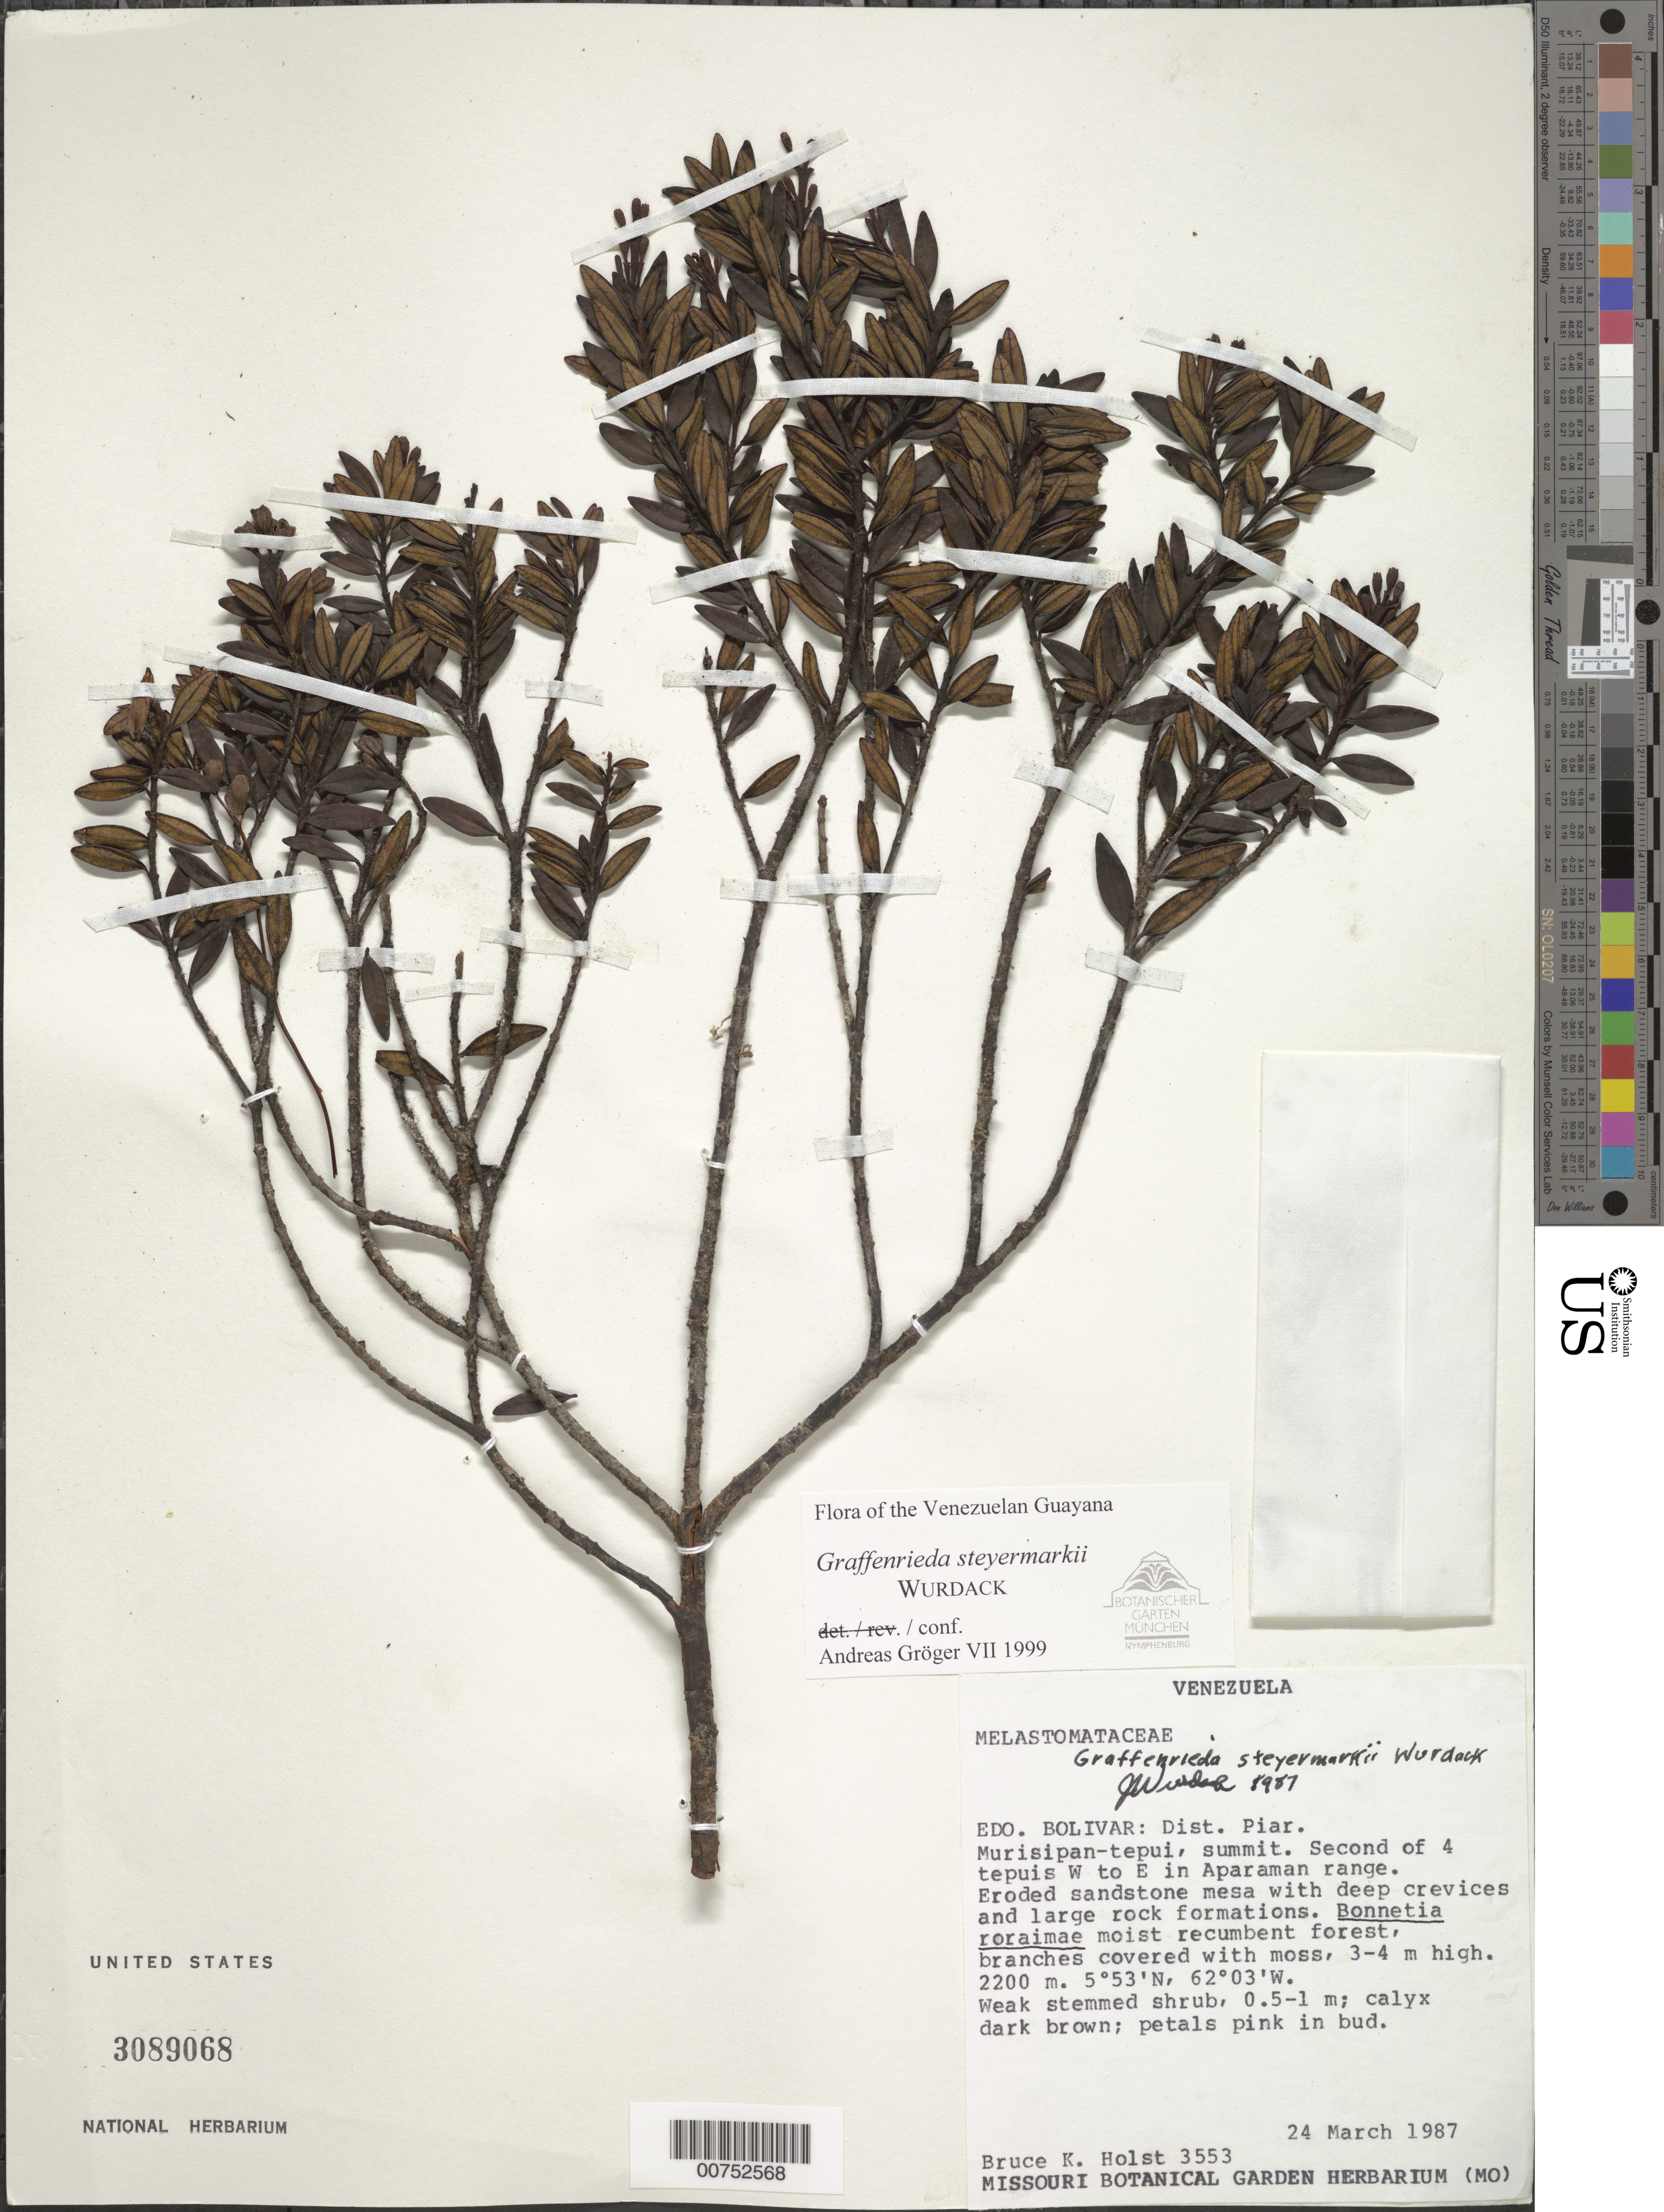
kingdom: Plantae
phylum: Tracheophyta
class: Magnoliopsida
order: Myrtales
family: Melastomataceae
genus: Graffenrieda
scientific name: Graffenrieda steyermarkii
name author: Wurdack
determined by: Gröger, A.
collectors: B. Holst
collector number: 3553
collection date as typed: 24-Mar-87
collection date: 1987-03-24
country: Venezuela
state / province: Bolívar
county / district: Piar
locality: Murisipan-tepuí summit, 2nd of 4 tepuís in Aparaman-tepuí range from W to E, East of Auyan-tepuí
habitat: Eroded sandstone mesa with deep crevices, large rock formations; Bonnetia roraime moist recumbent forest; on rocks in shaded cracks and crevices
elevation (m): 2200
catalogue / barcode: US 3089068